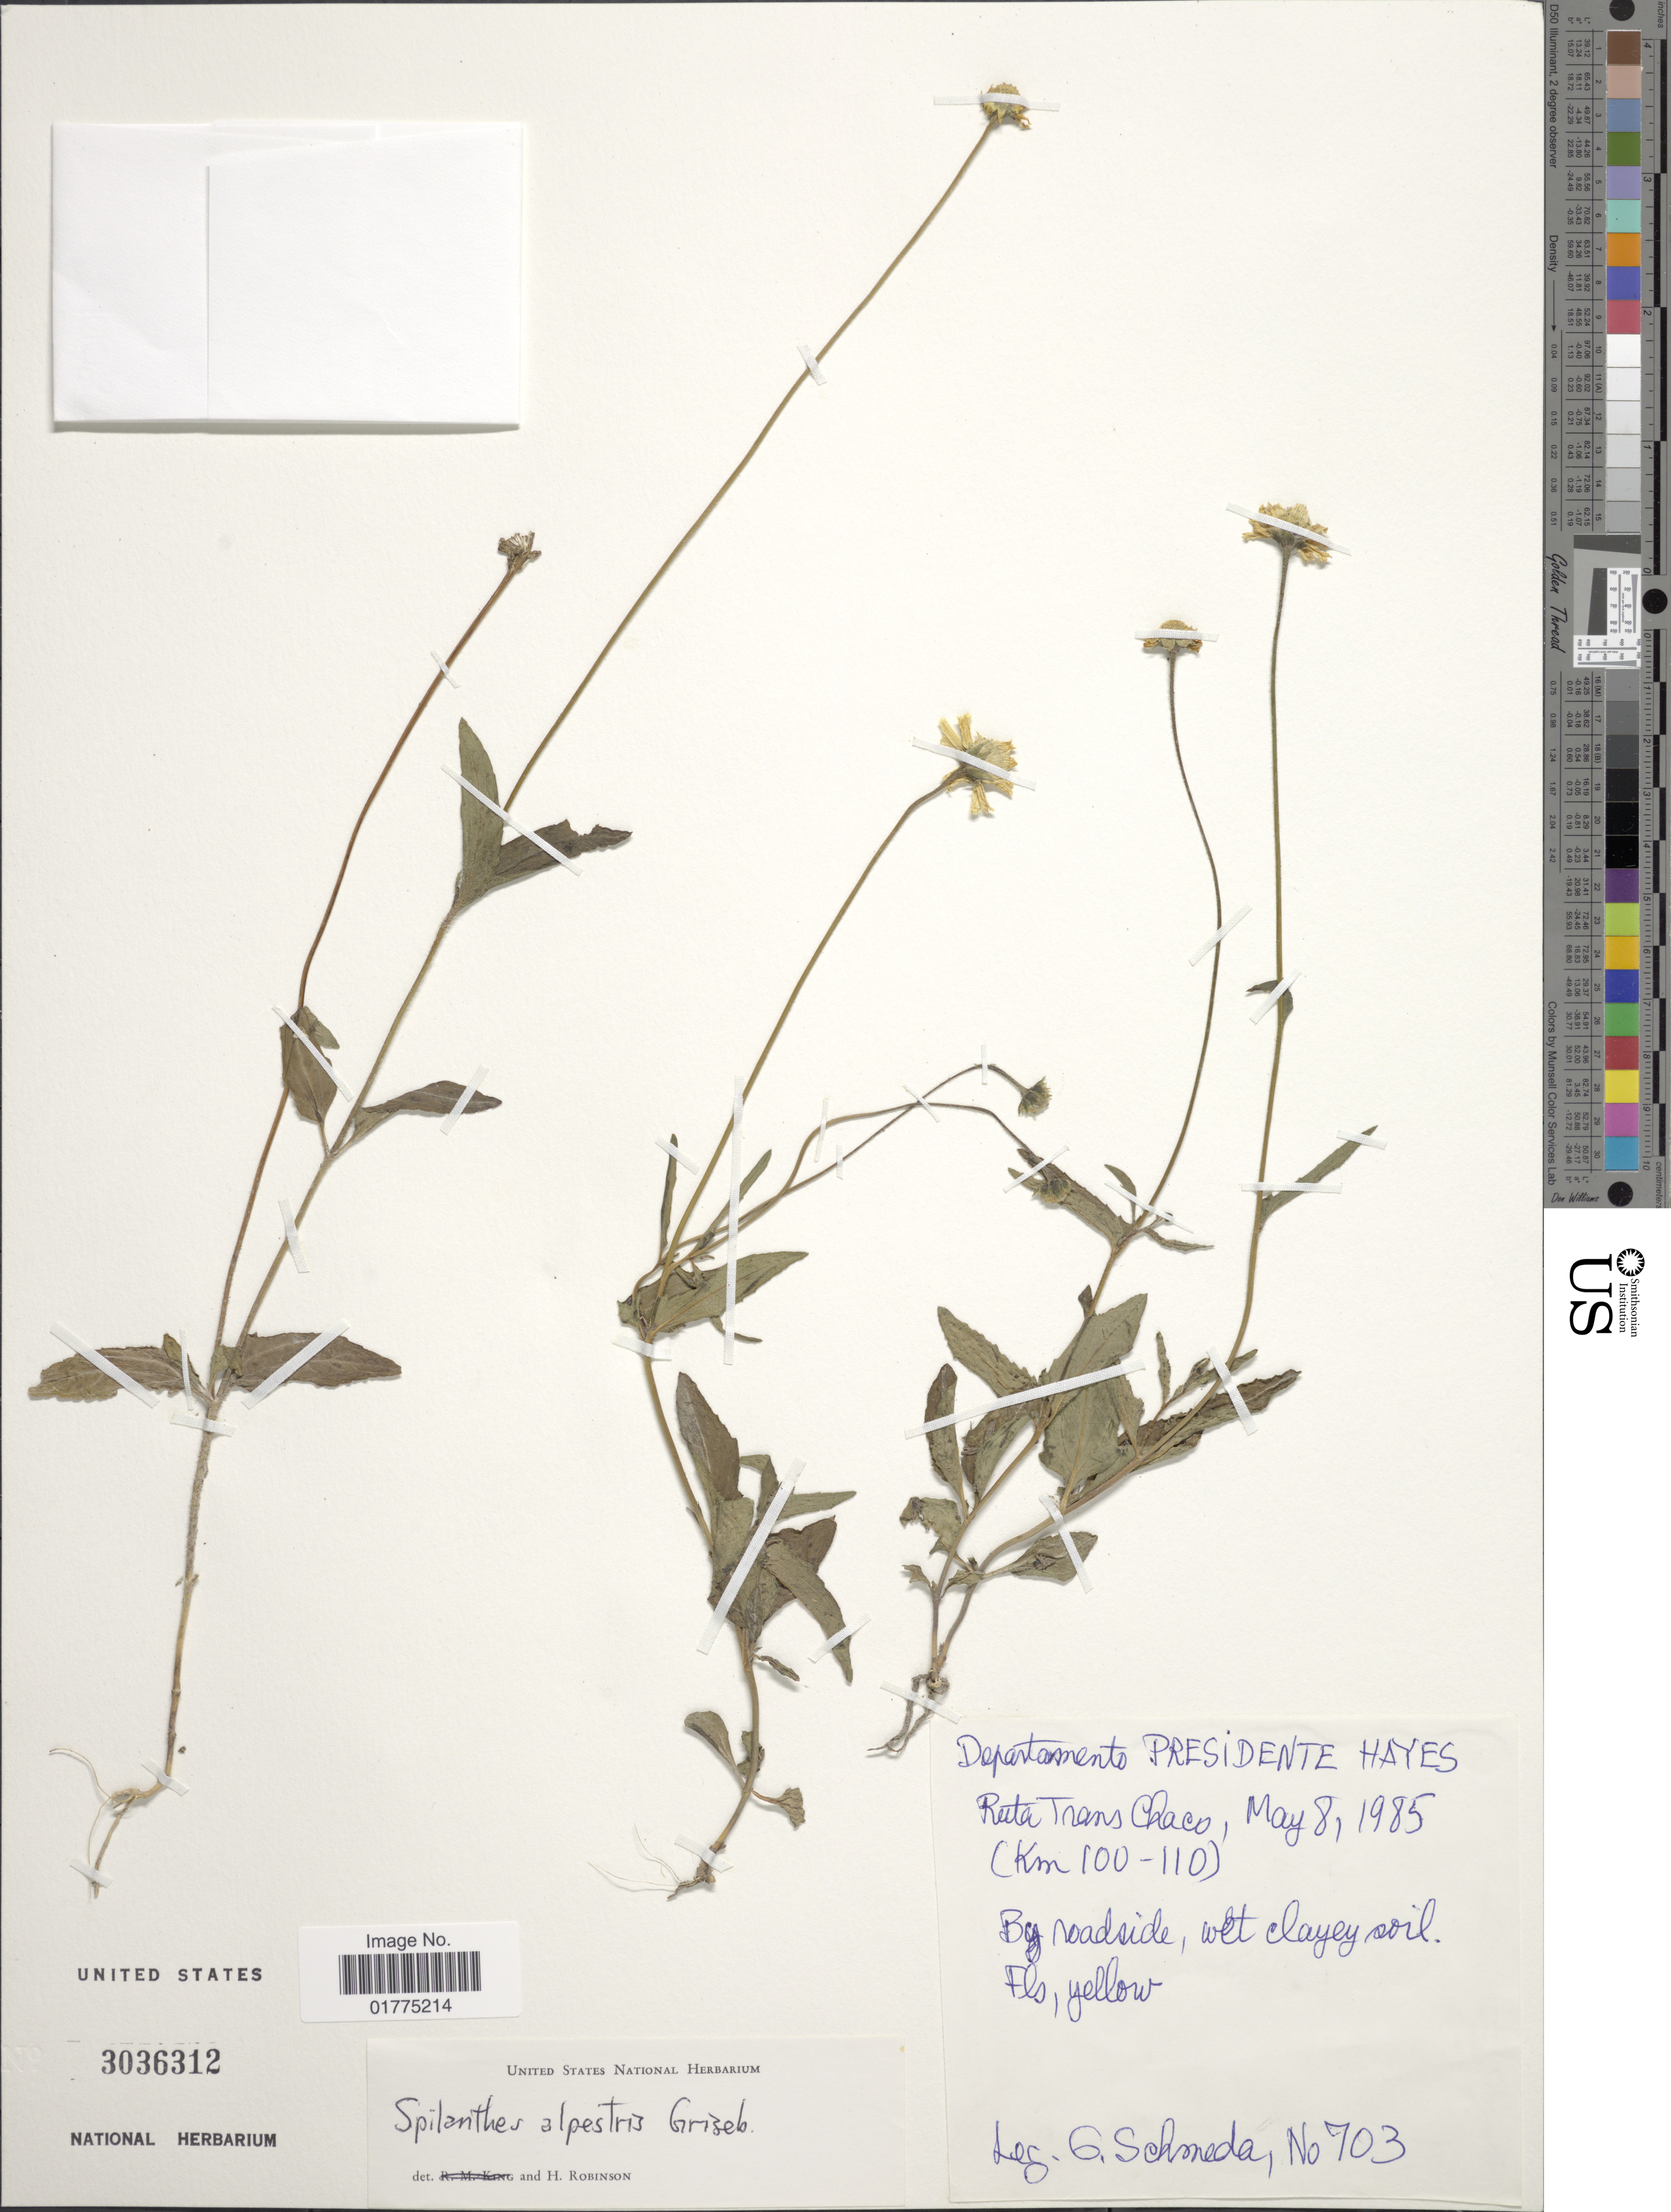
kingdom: Plantae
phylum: Tracheophyta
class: Magnoliopsida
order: Asterales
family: Asteraceae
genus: Acmella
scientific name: Acmella alpestris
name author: (Griseb.) R.K. Jansen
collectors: G. Schmeda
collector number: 703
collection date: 1985-05-08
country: Paraguay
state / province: Presidente Hayes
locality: Departamento Presidente Hayes. Ruta Trans Chaco (Km 100-110)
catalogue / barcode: US 3036312